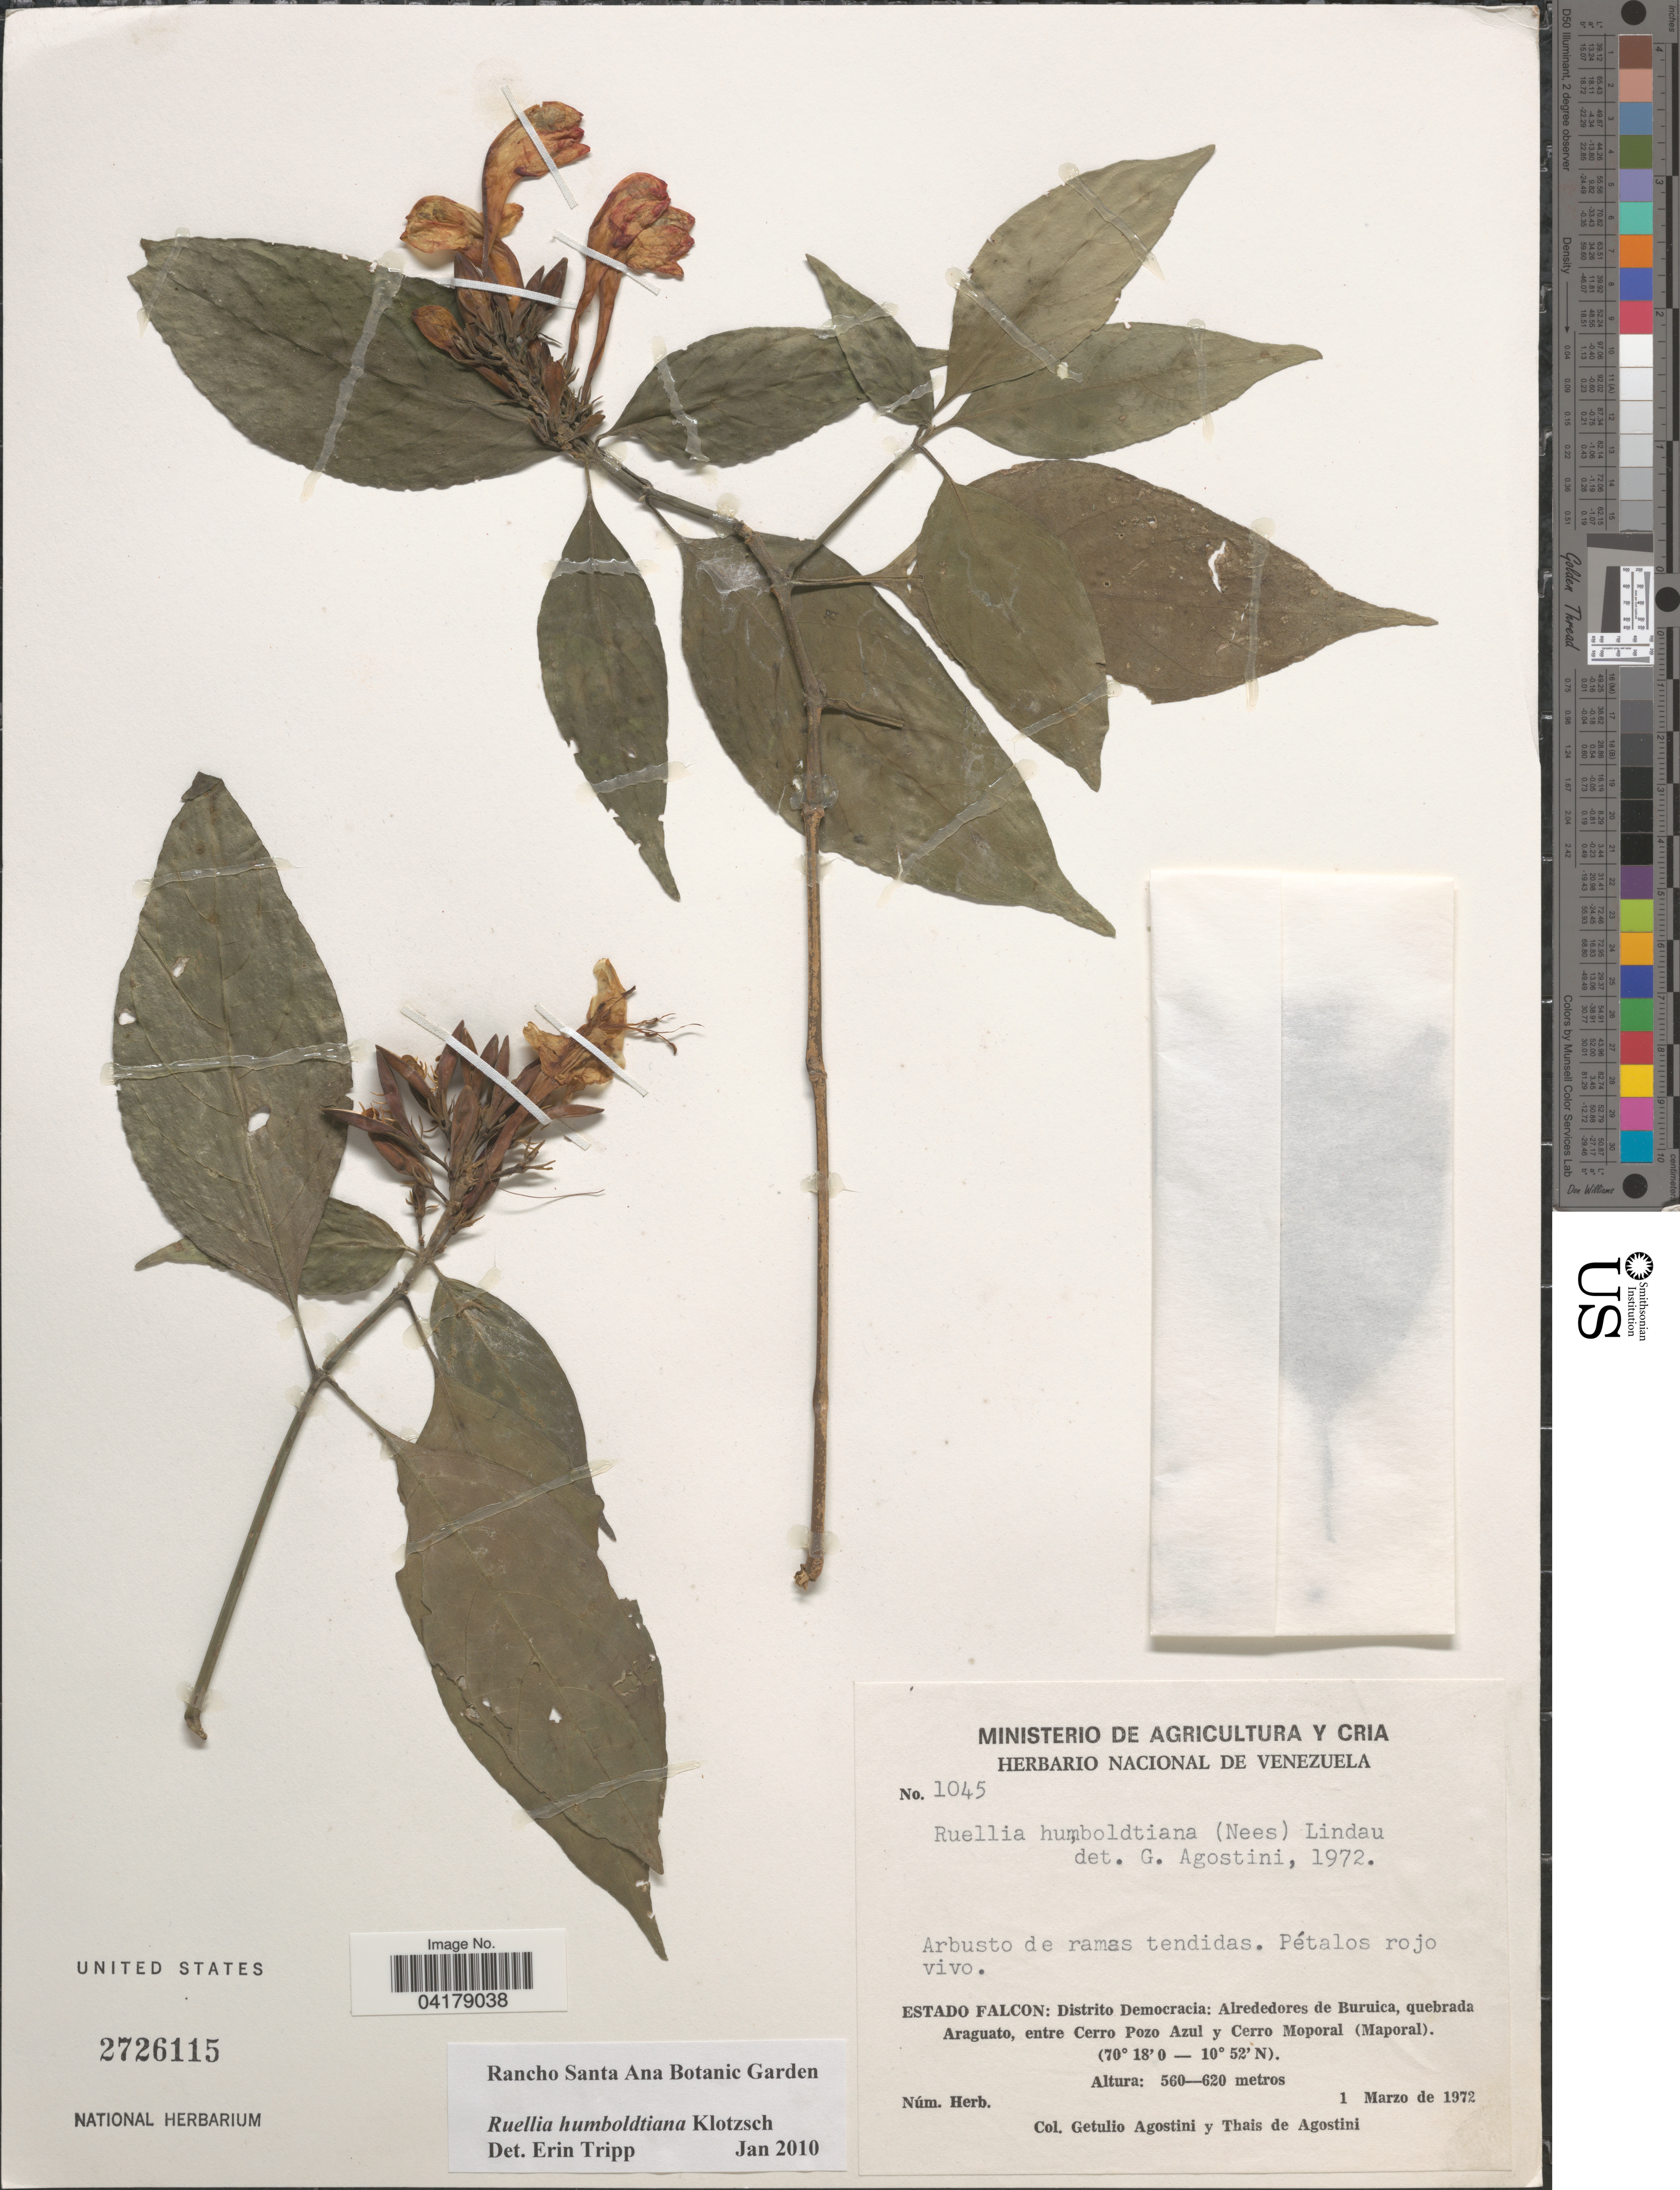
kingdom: Plantae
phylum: Tracheophyta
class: Magnoliopsida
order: Lamiales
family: Acanthaceae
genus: Ruellia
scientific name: Ruellia humboldtiana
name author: (Nees) Lindau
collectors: G. Agostini & T. Agostini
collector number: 1045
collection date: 1972-03-01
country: Venezuela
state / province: Falcon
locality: Distrito Democracia: Alrededores de Buruica, quebrada Araguato, entre Cerro Pozo Azul y Cerro Moporal (Maporal).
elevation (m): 560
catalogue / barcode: US 2726115